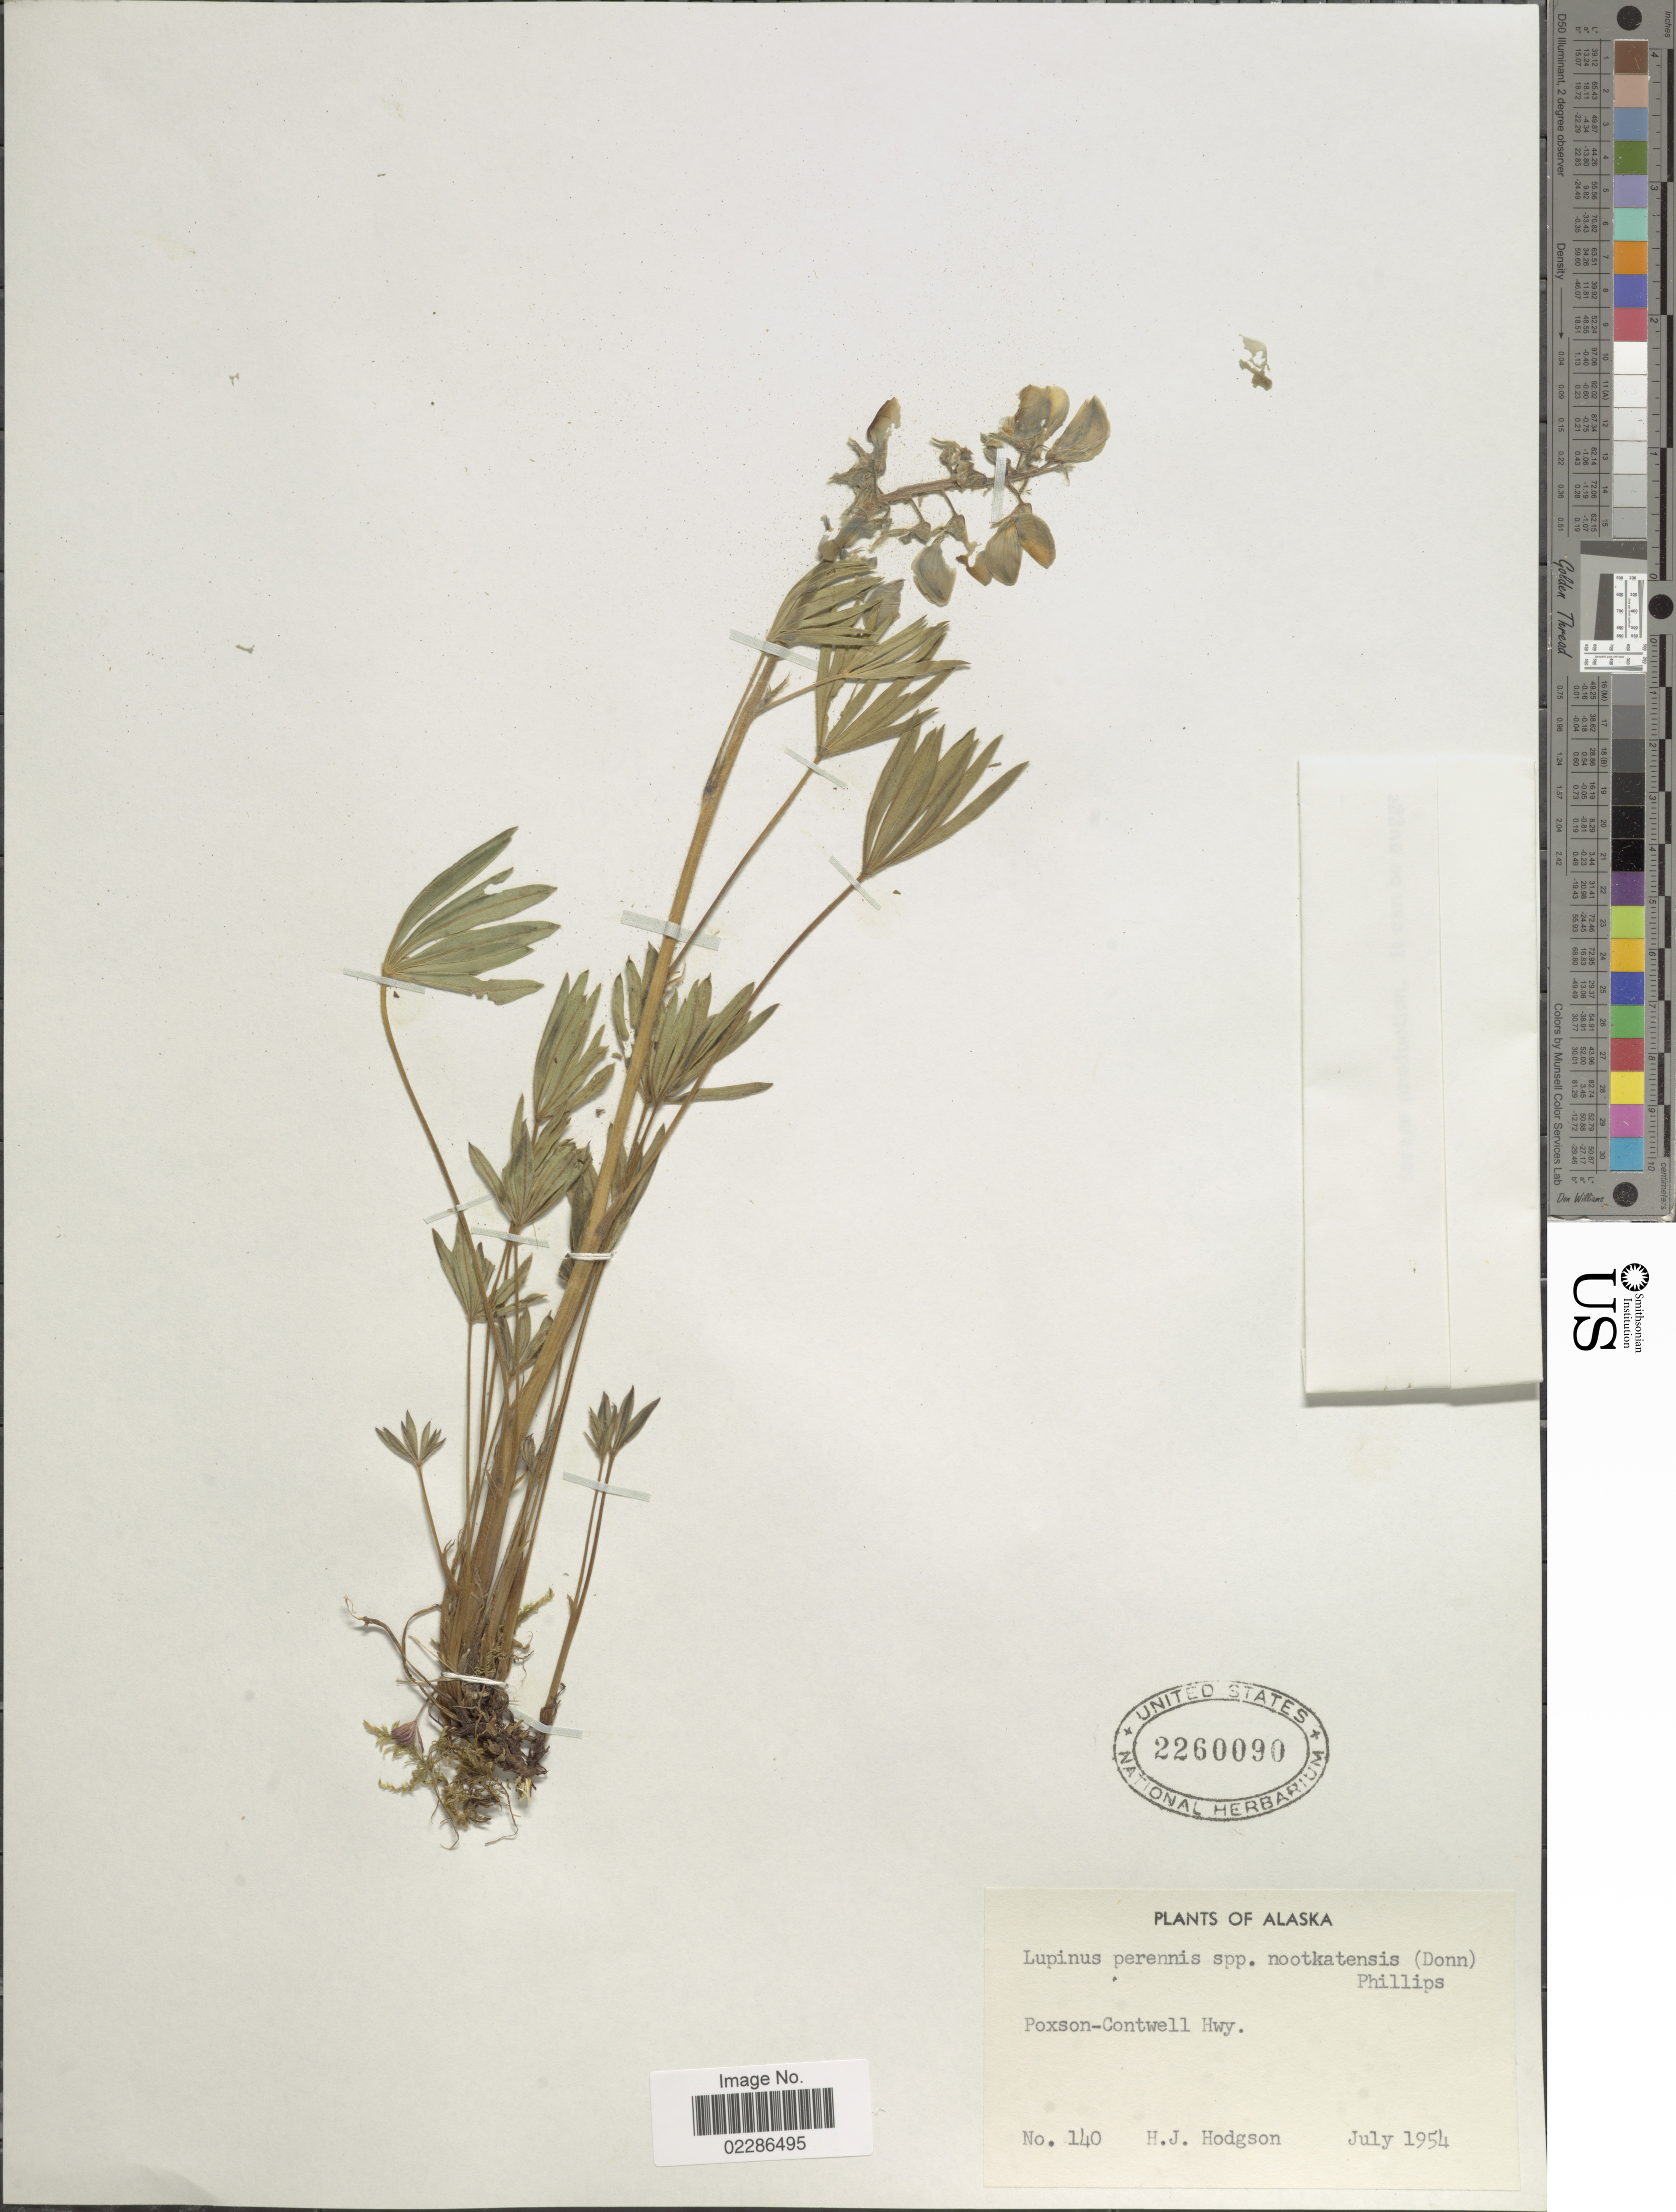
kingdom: Plantae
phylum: Tracheophyta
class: Magnoliopsida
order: Fabales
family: Fabaceae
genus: Lupinus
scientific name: Lupinus nootkatensis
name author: Donn ex Sims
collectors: H. J. Hodgson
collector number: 140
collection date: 1954-07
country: United States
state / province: Alaska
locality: Poxson-Contwell Hwy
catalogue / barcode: US 2260090